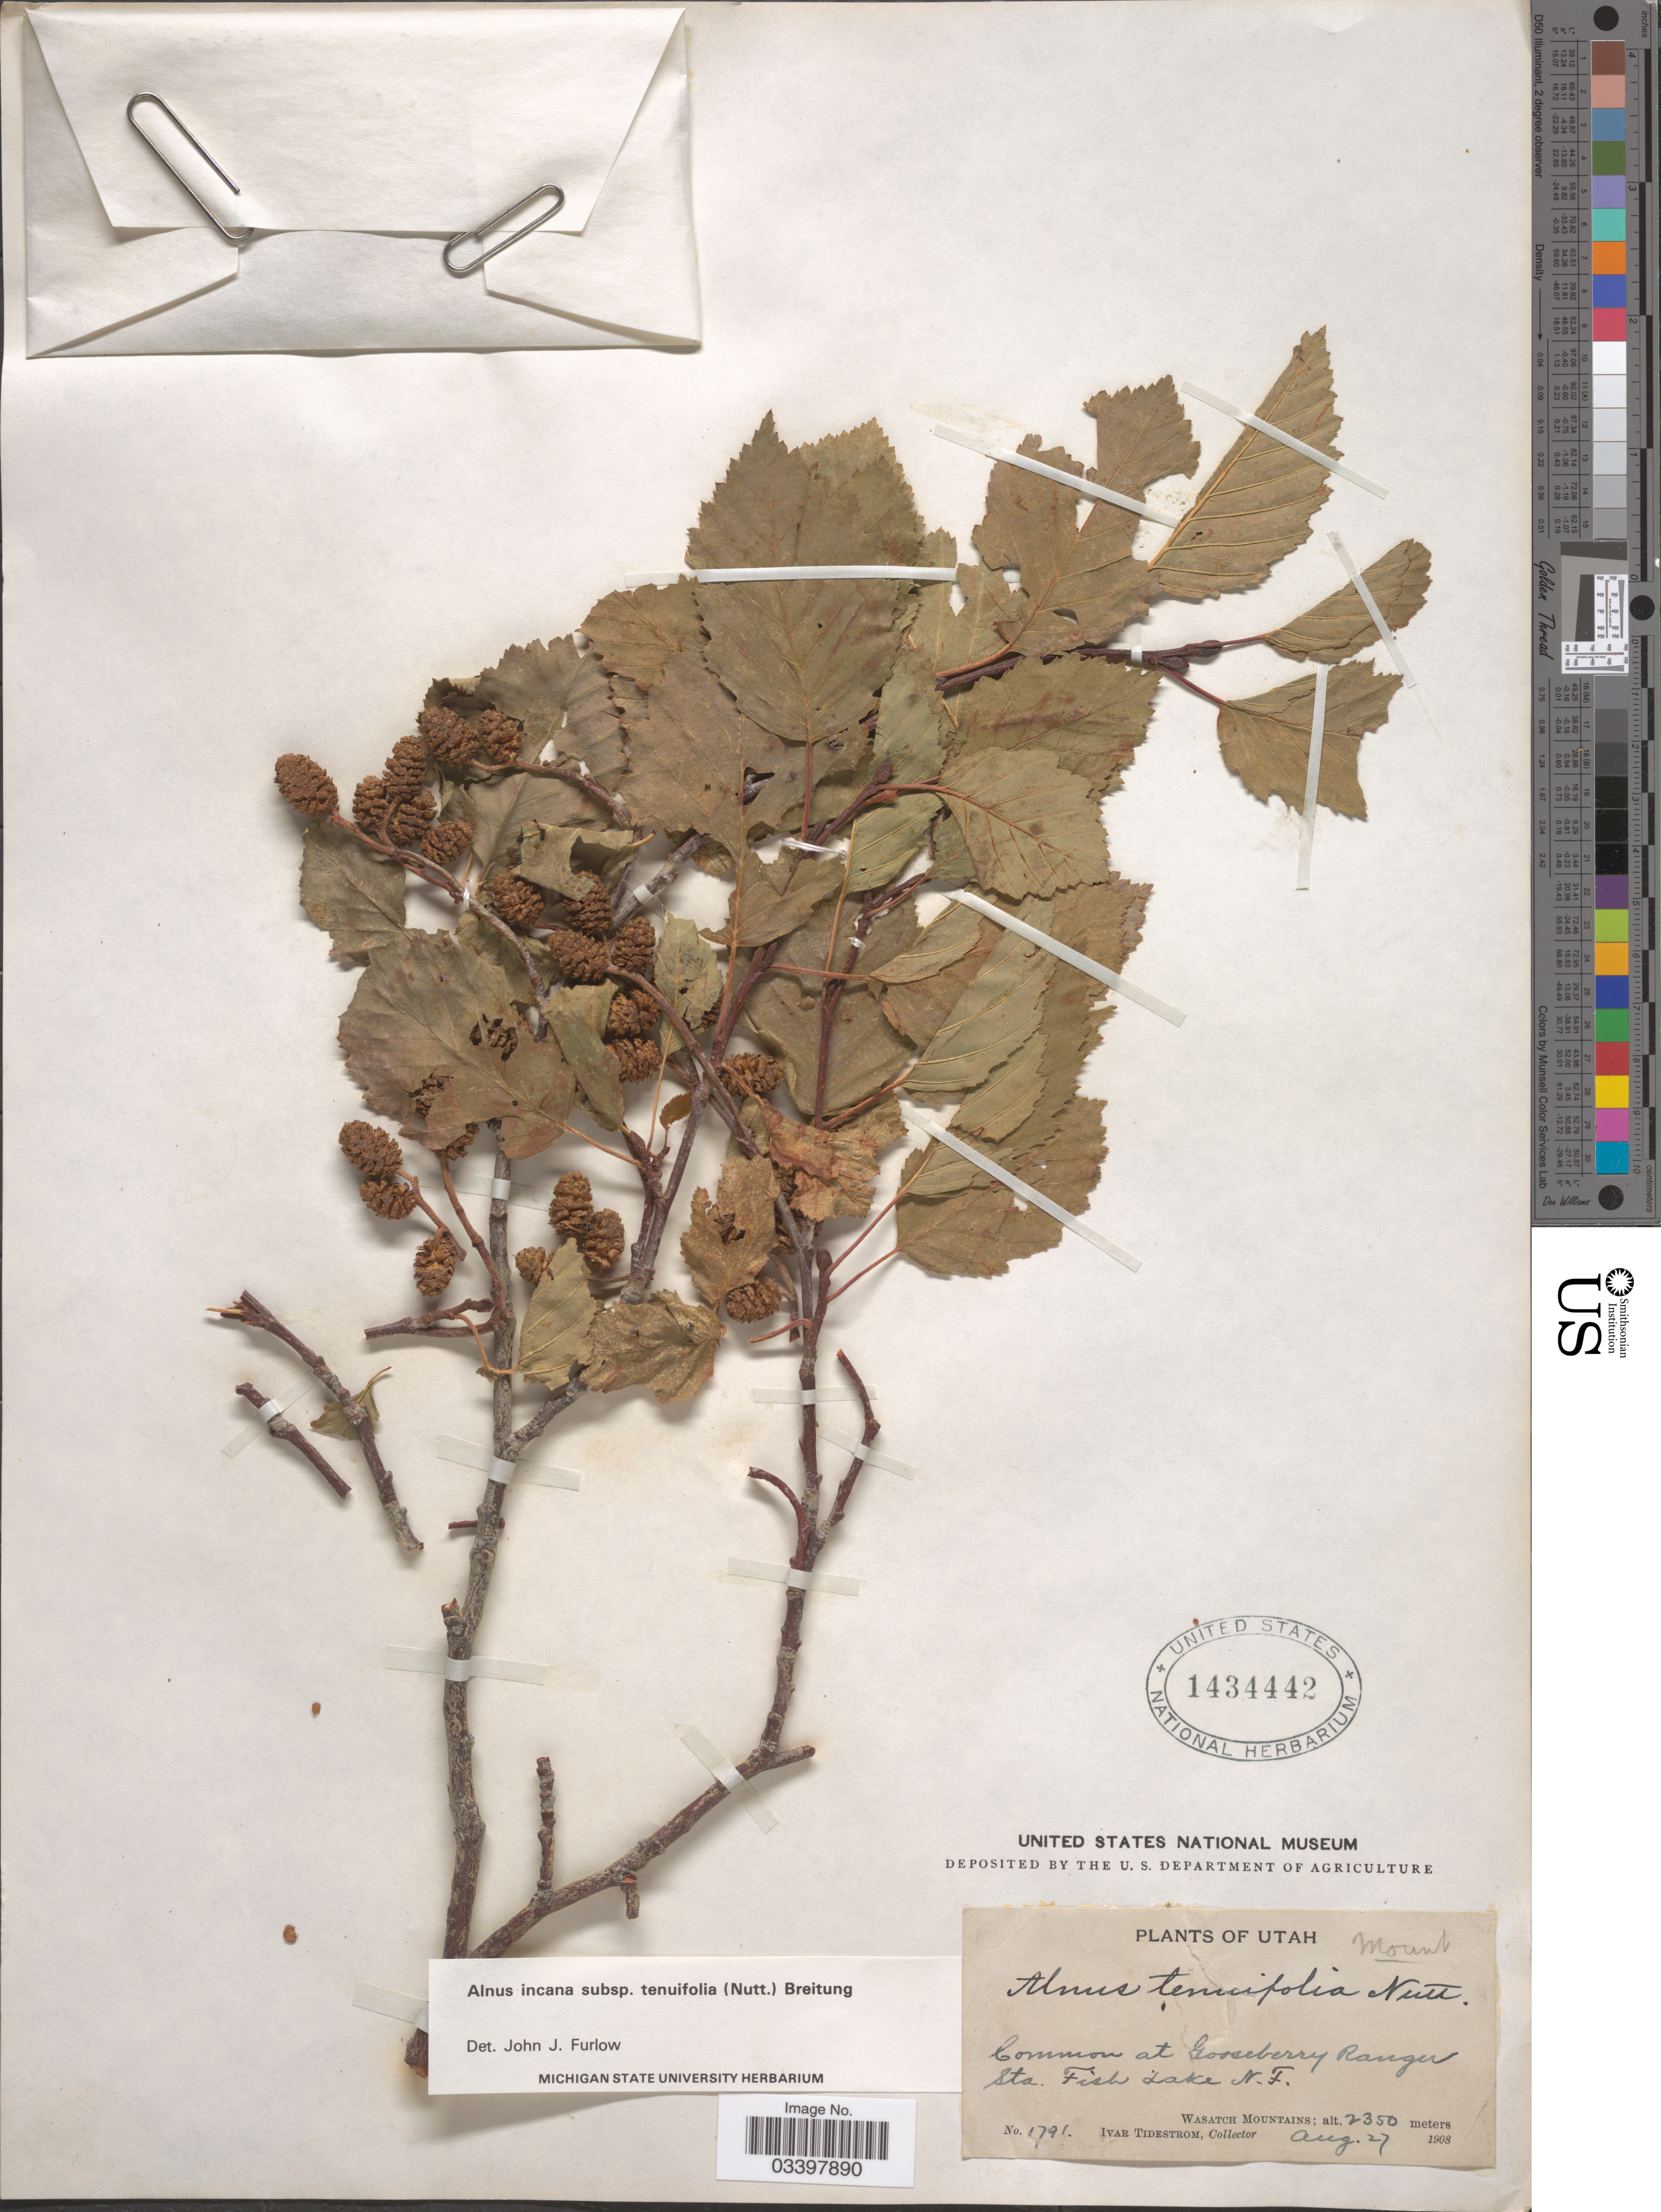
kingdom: Plantae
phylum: Tracheophyta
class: Magnoliopsida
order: Fagales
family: Betulaceae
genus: Alnus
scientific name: Alnus incana subsp. tenuifolia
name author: (Nutt.) Breitung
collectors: I. F. Tidestrom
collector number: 1791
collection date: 1903-08-27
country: United States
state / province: Utah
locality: At Gooseberry Ranger Sta. Fish Lake N.F. Wasatch Mountains.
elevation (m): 2350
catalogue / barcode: US 1434442